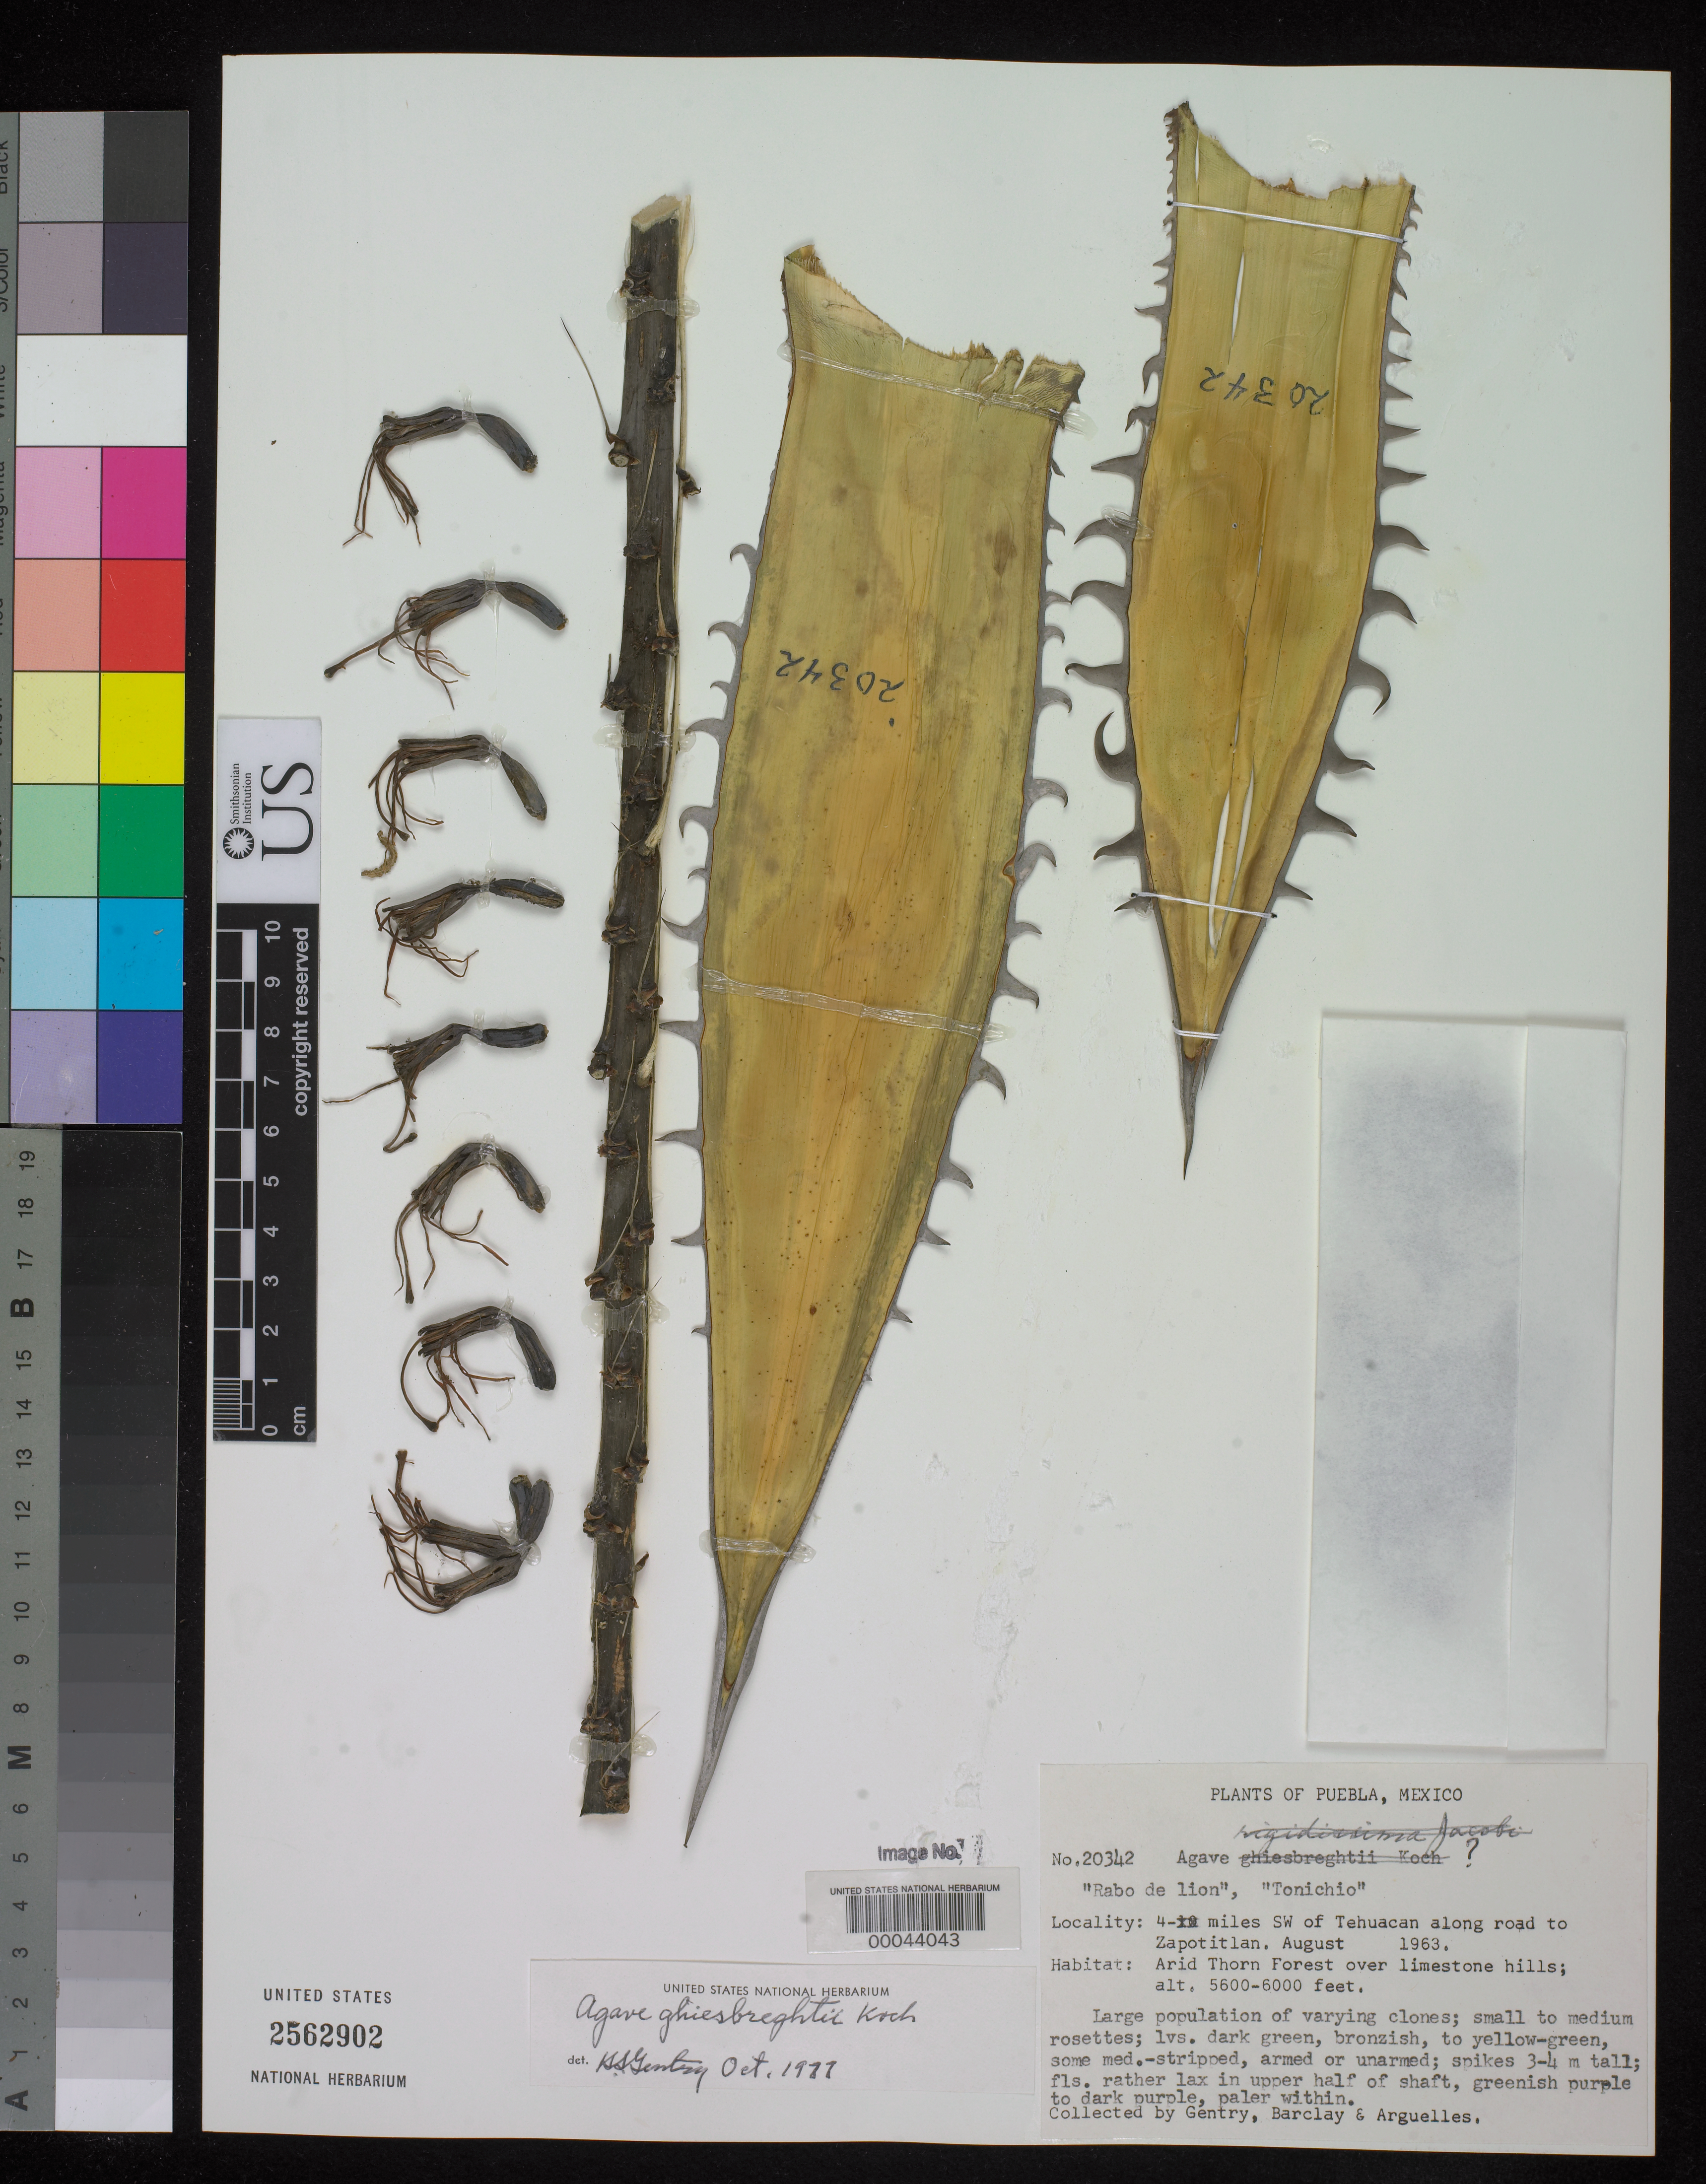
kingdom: Plantae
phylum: Tracheophyta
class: Liliopsida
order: Asparagales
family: Asparagaceae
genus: Agave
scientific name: Agave ghiesbrechtii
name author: K. Koch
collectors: H. S. Gentry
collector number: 20342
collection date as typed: Aug 1963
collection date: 1963-08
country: Mexico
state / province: Puebla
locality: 4 mi SW of Tehuacan along road to Zapotitlan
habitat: Arid thorn forest over limestone hills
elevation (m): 1707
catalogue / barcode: US 2562902